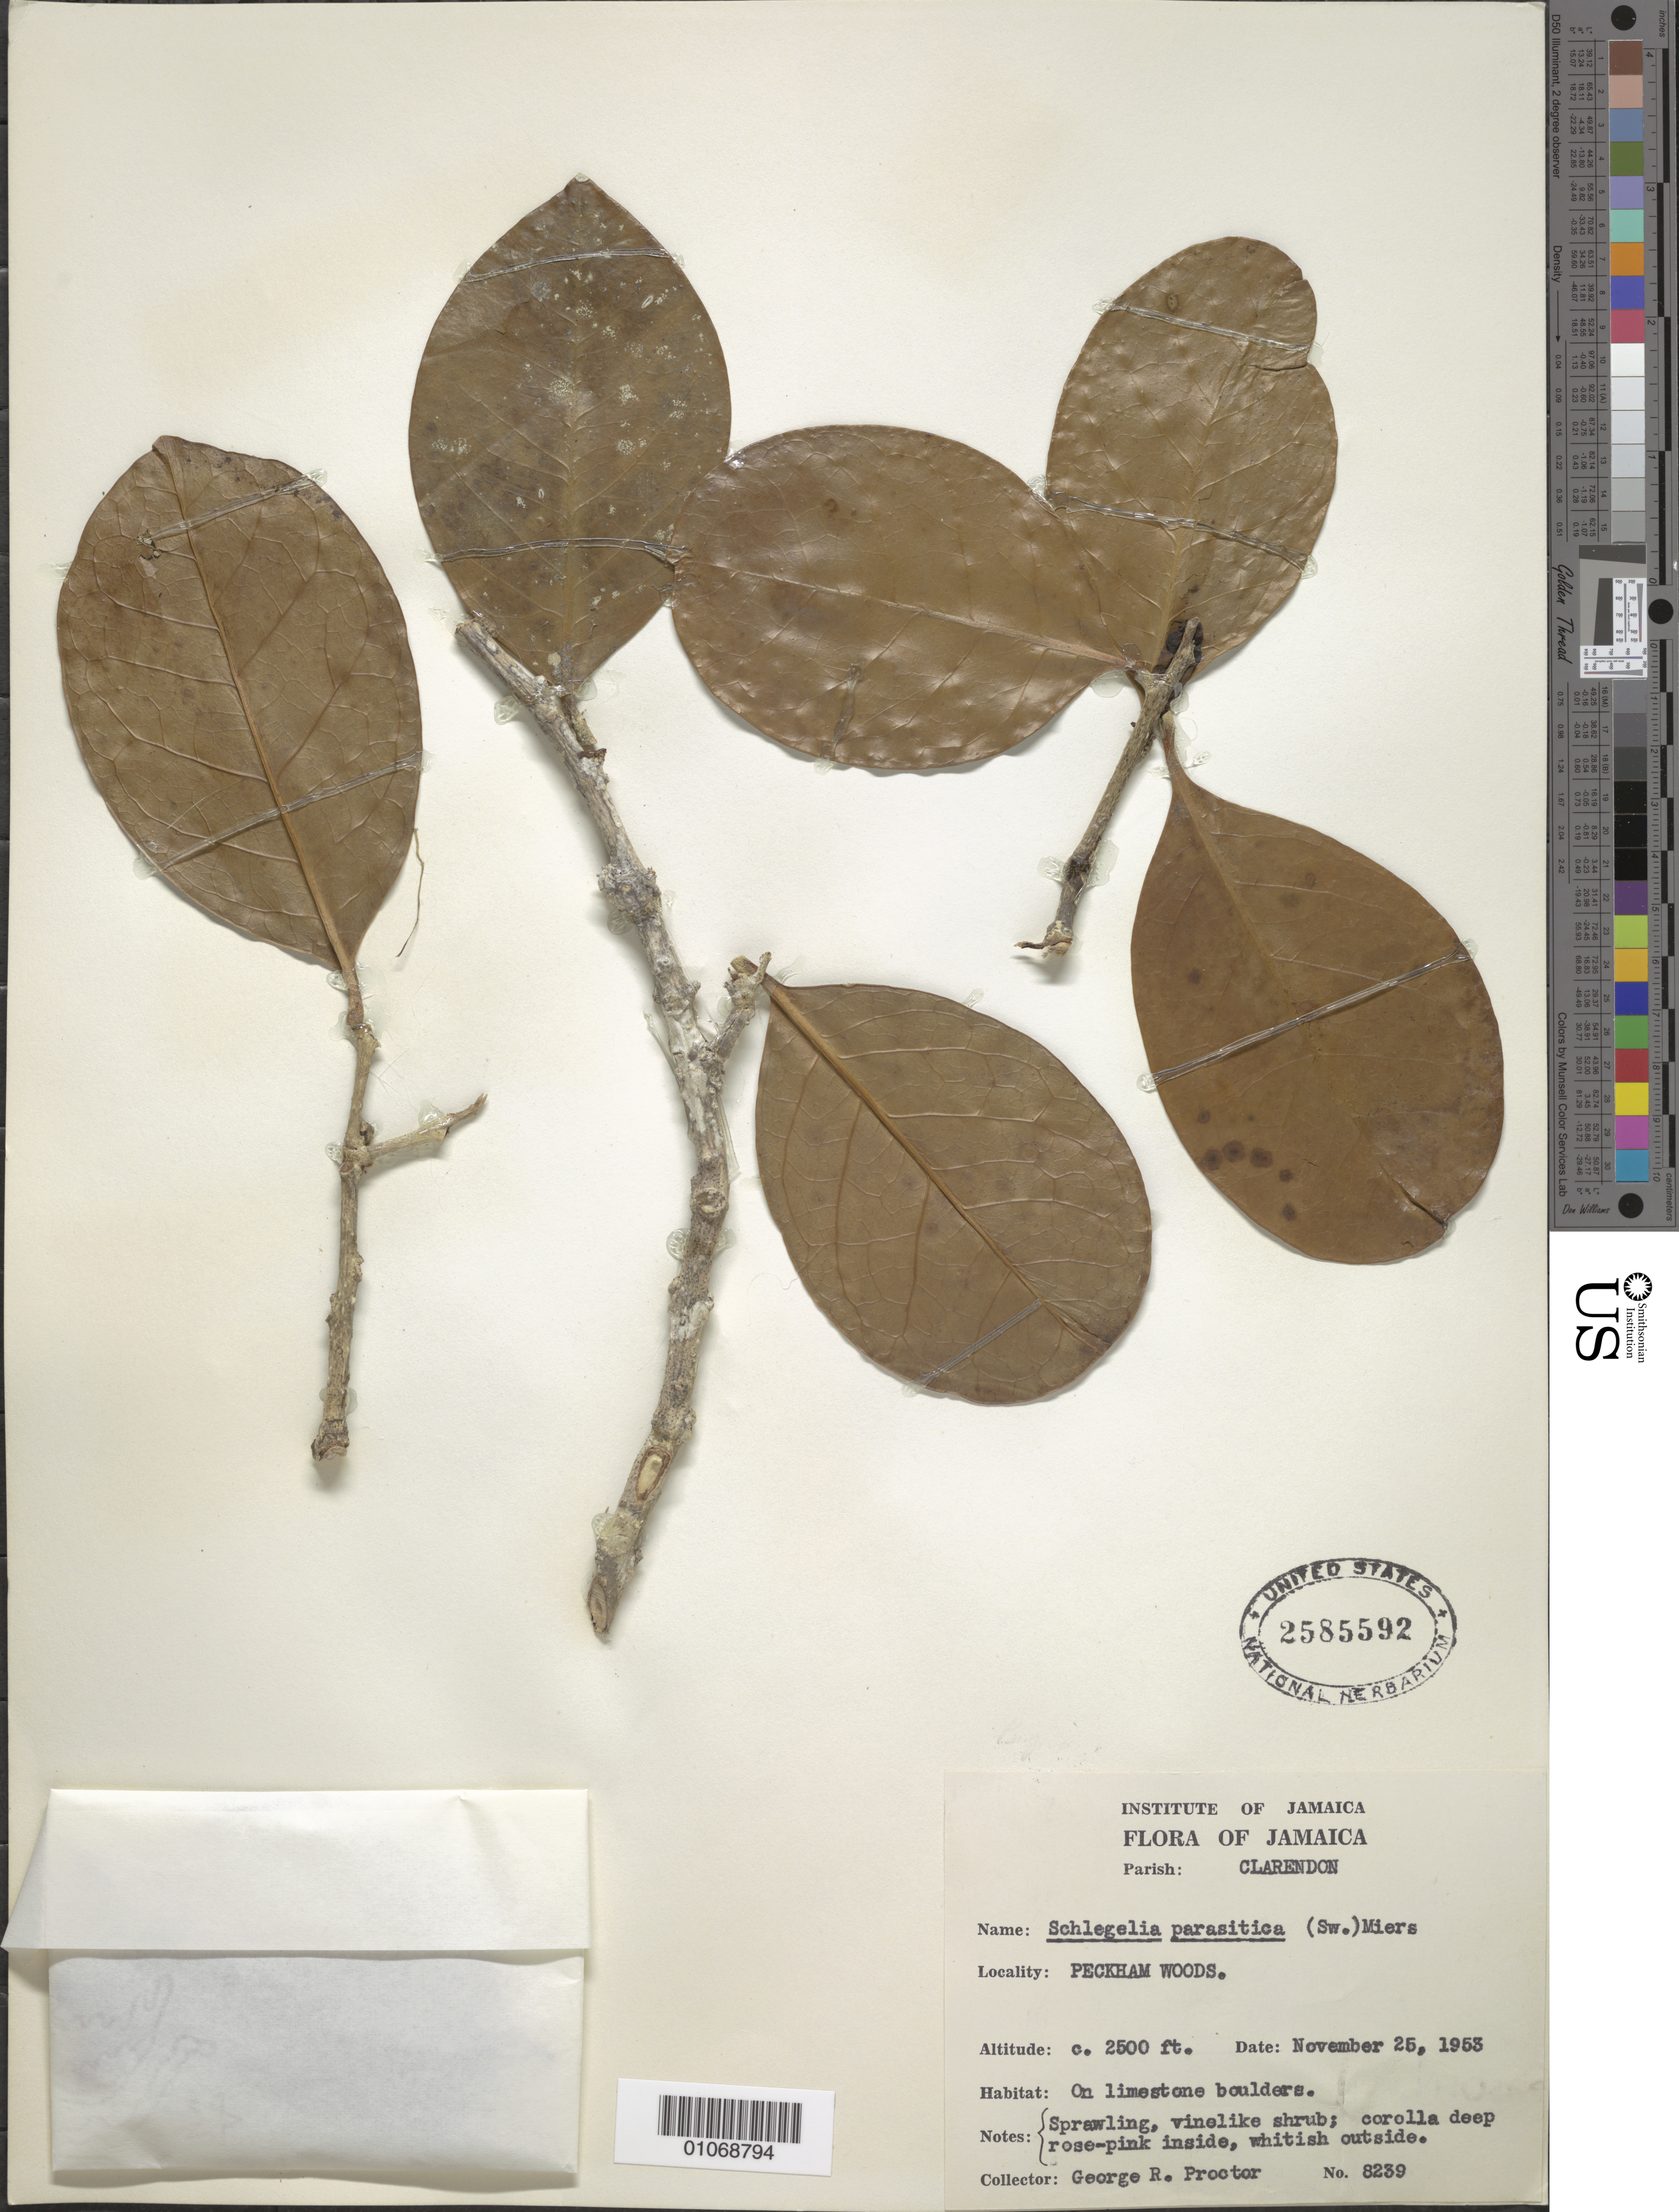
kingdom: Plantae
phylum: Tracheophyta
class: Magnoliopsida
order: Lamiales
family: Schlegeliaceae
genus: Schlegelia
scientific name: Schlegelia parasitica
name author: (Sw.) Miers ex Griseb.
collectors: G. R. Proctor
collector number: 8239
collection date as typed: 25 Nov 1953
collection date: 1953-11-25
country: Jamaica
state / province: Clarendon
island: Jamaica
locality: Peckham Woods, on limestone boulders.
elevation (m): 762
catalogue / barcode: US 2585592